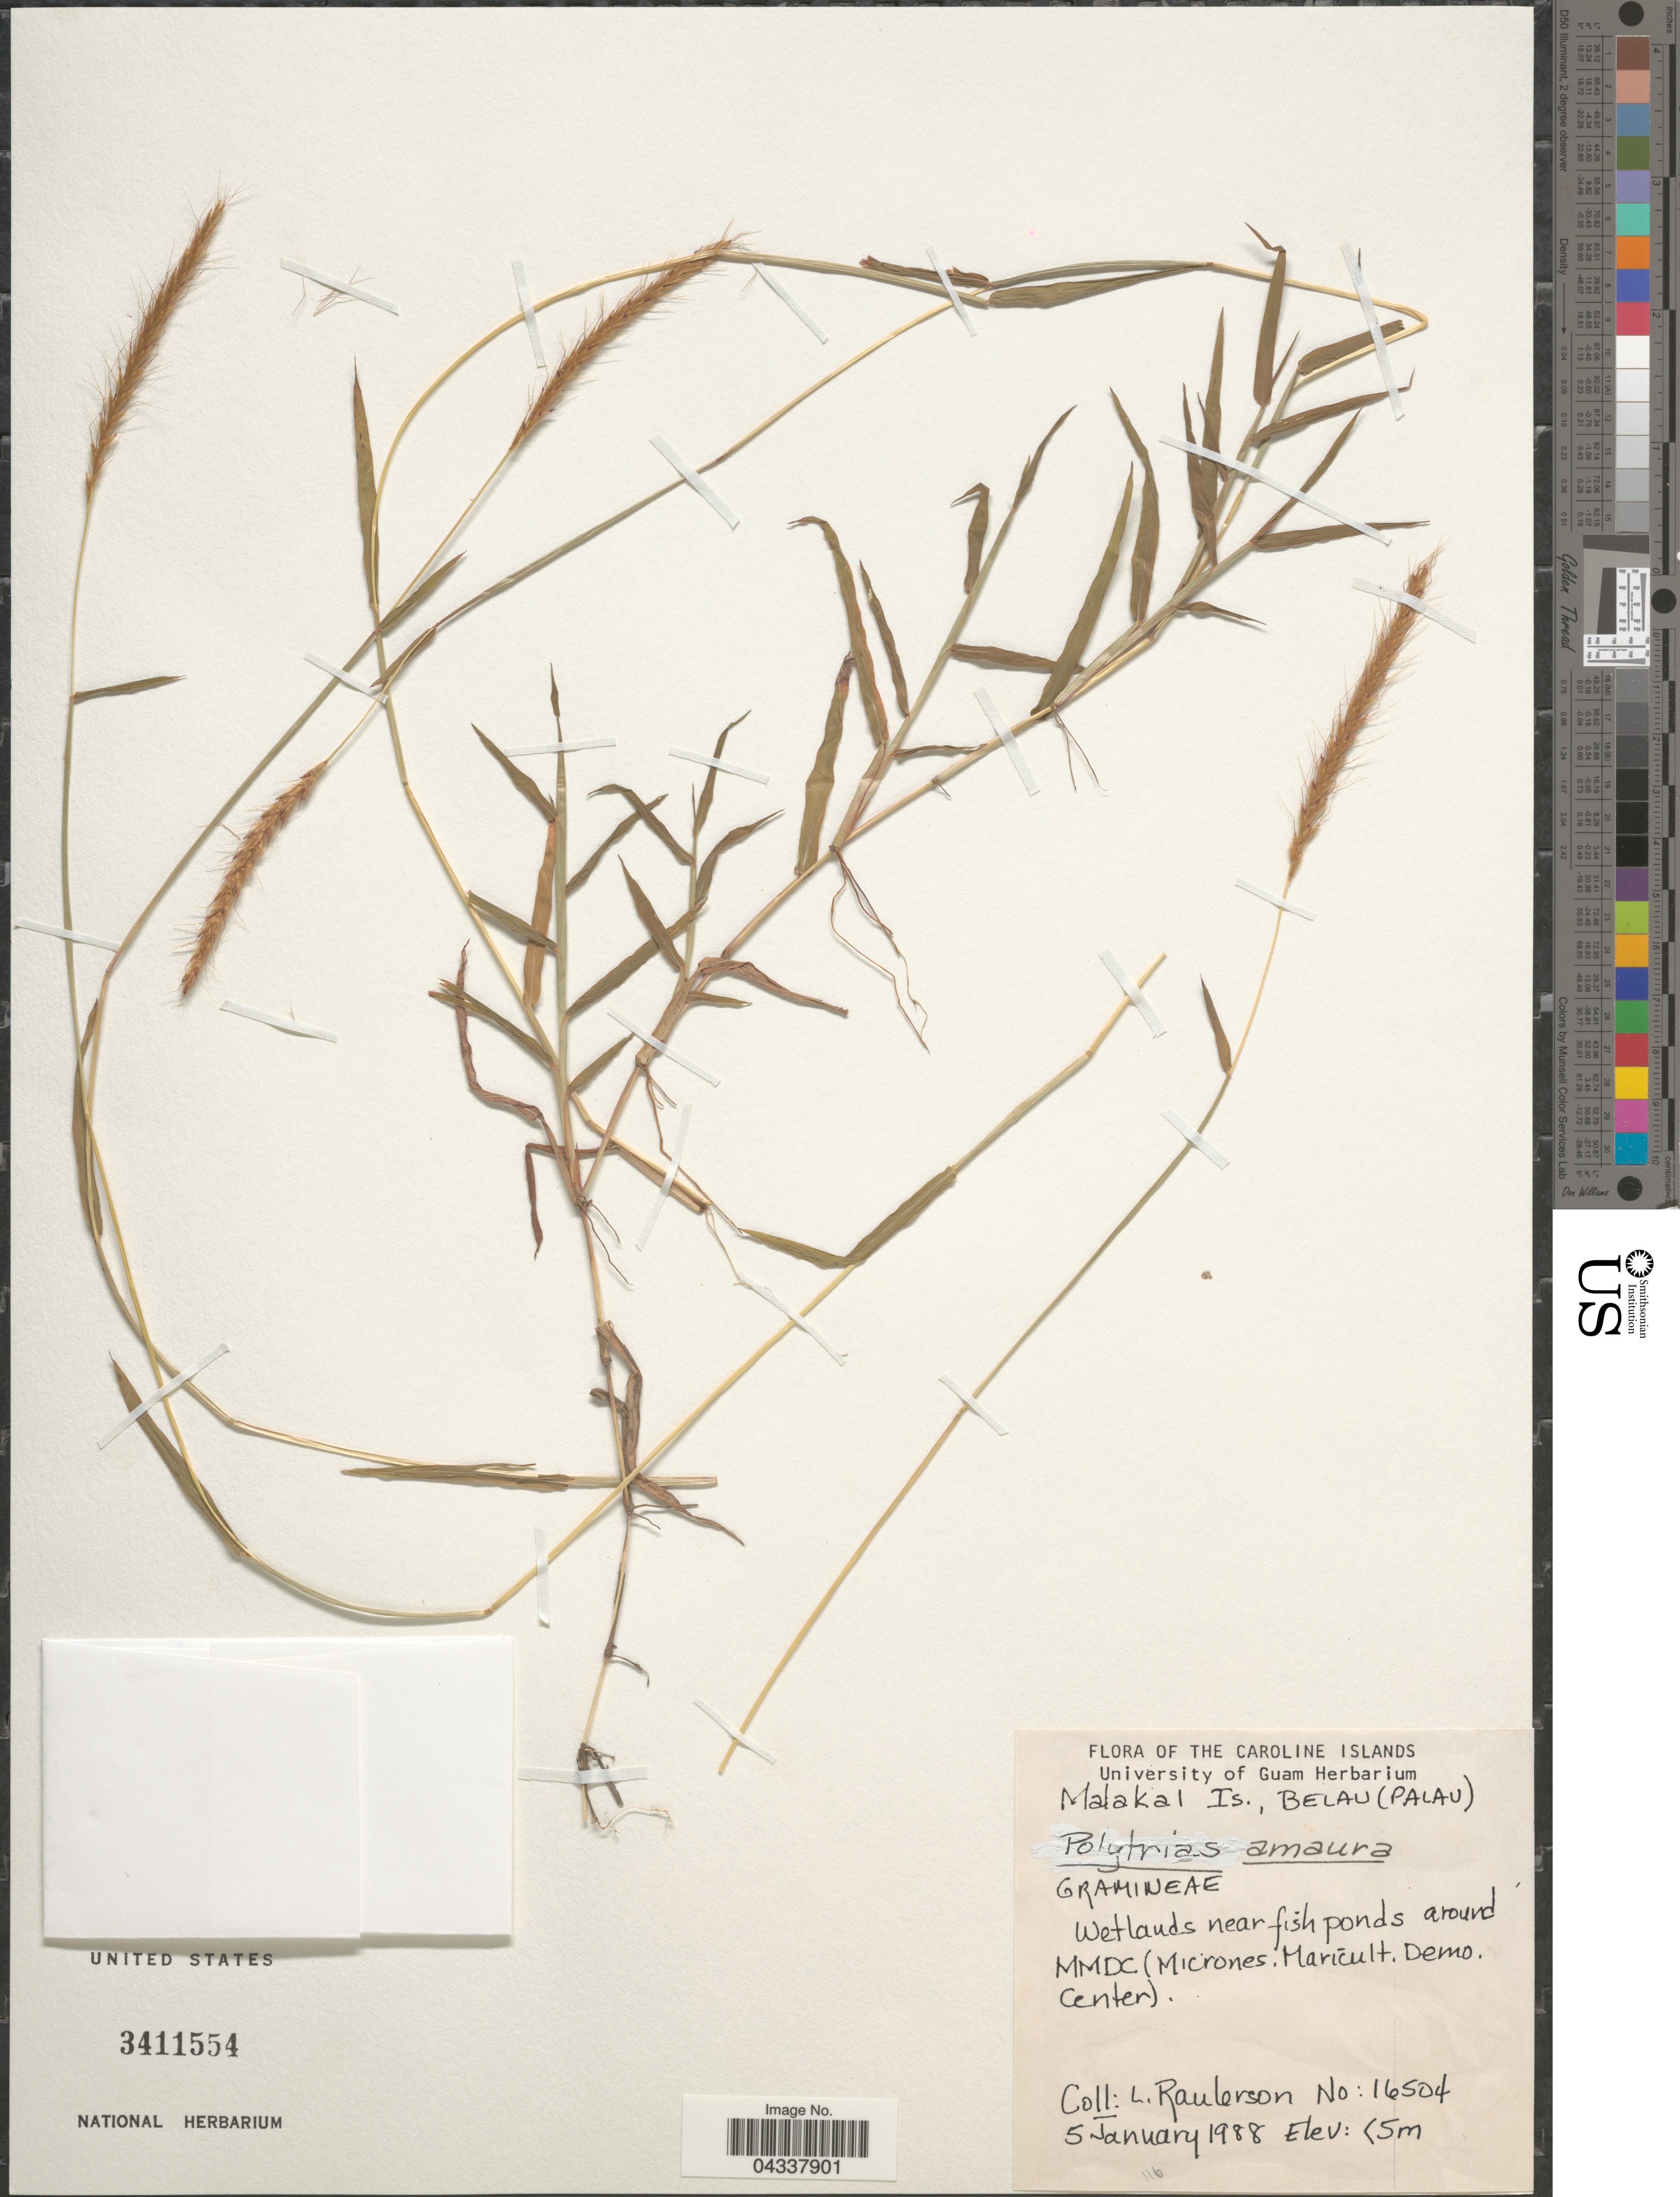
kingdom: Plantae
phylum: Tracheophyta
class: Liliopsida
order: Poales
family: Poaceae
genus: Polytrias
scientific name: Polytrias indica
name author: (Houtt.) Veldkamp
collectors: L. Raulerson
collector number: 16504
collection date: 1988-01-05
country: Palau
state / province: Koror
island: Ngemelachel [Malakal]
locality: The Caroline Islands. Malakal Is., (Palau). Wetlands near fish ponds around MMDC (Micrones. Maricult. Demo. Center).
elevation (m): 5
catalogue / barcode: US 3411554